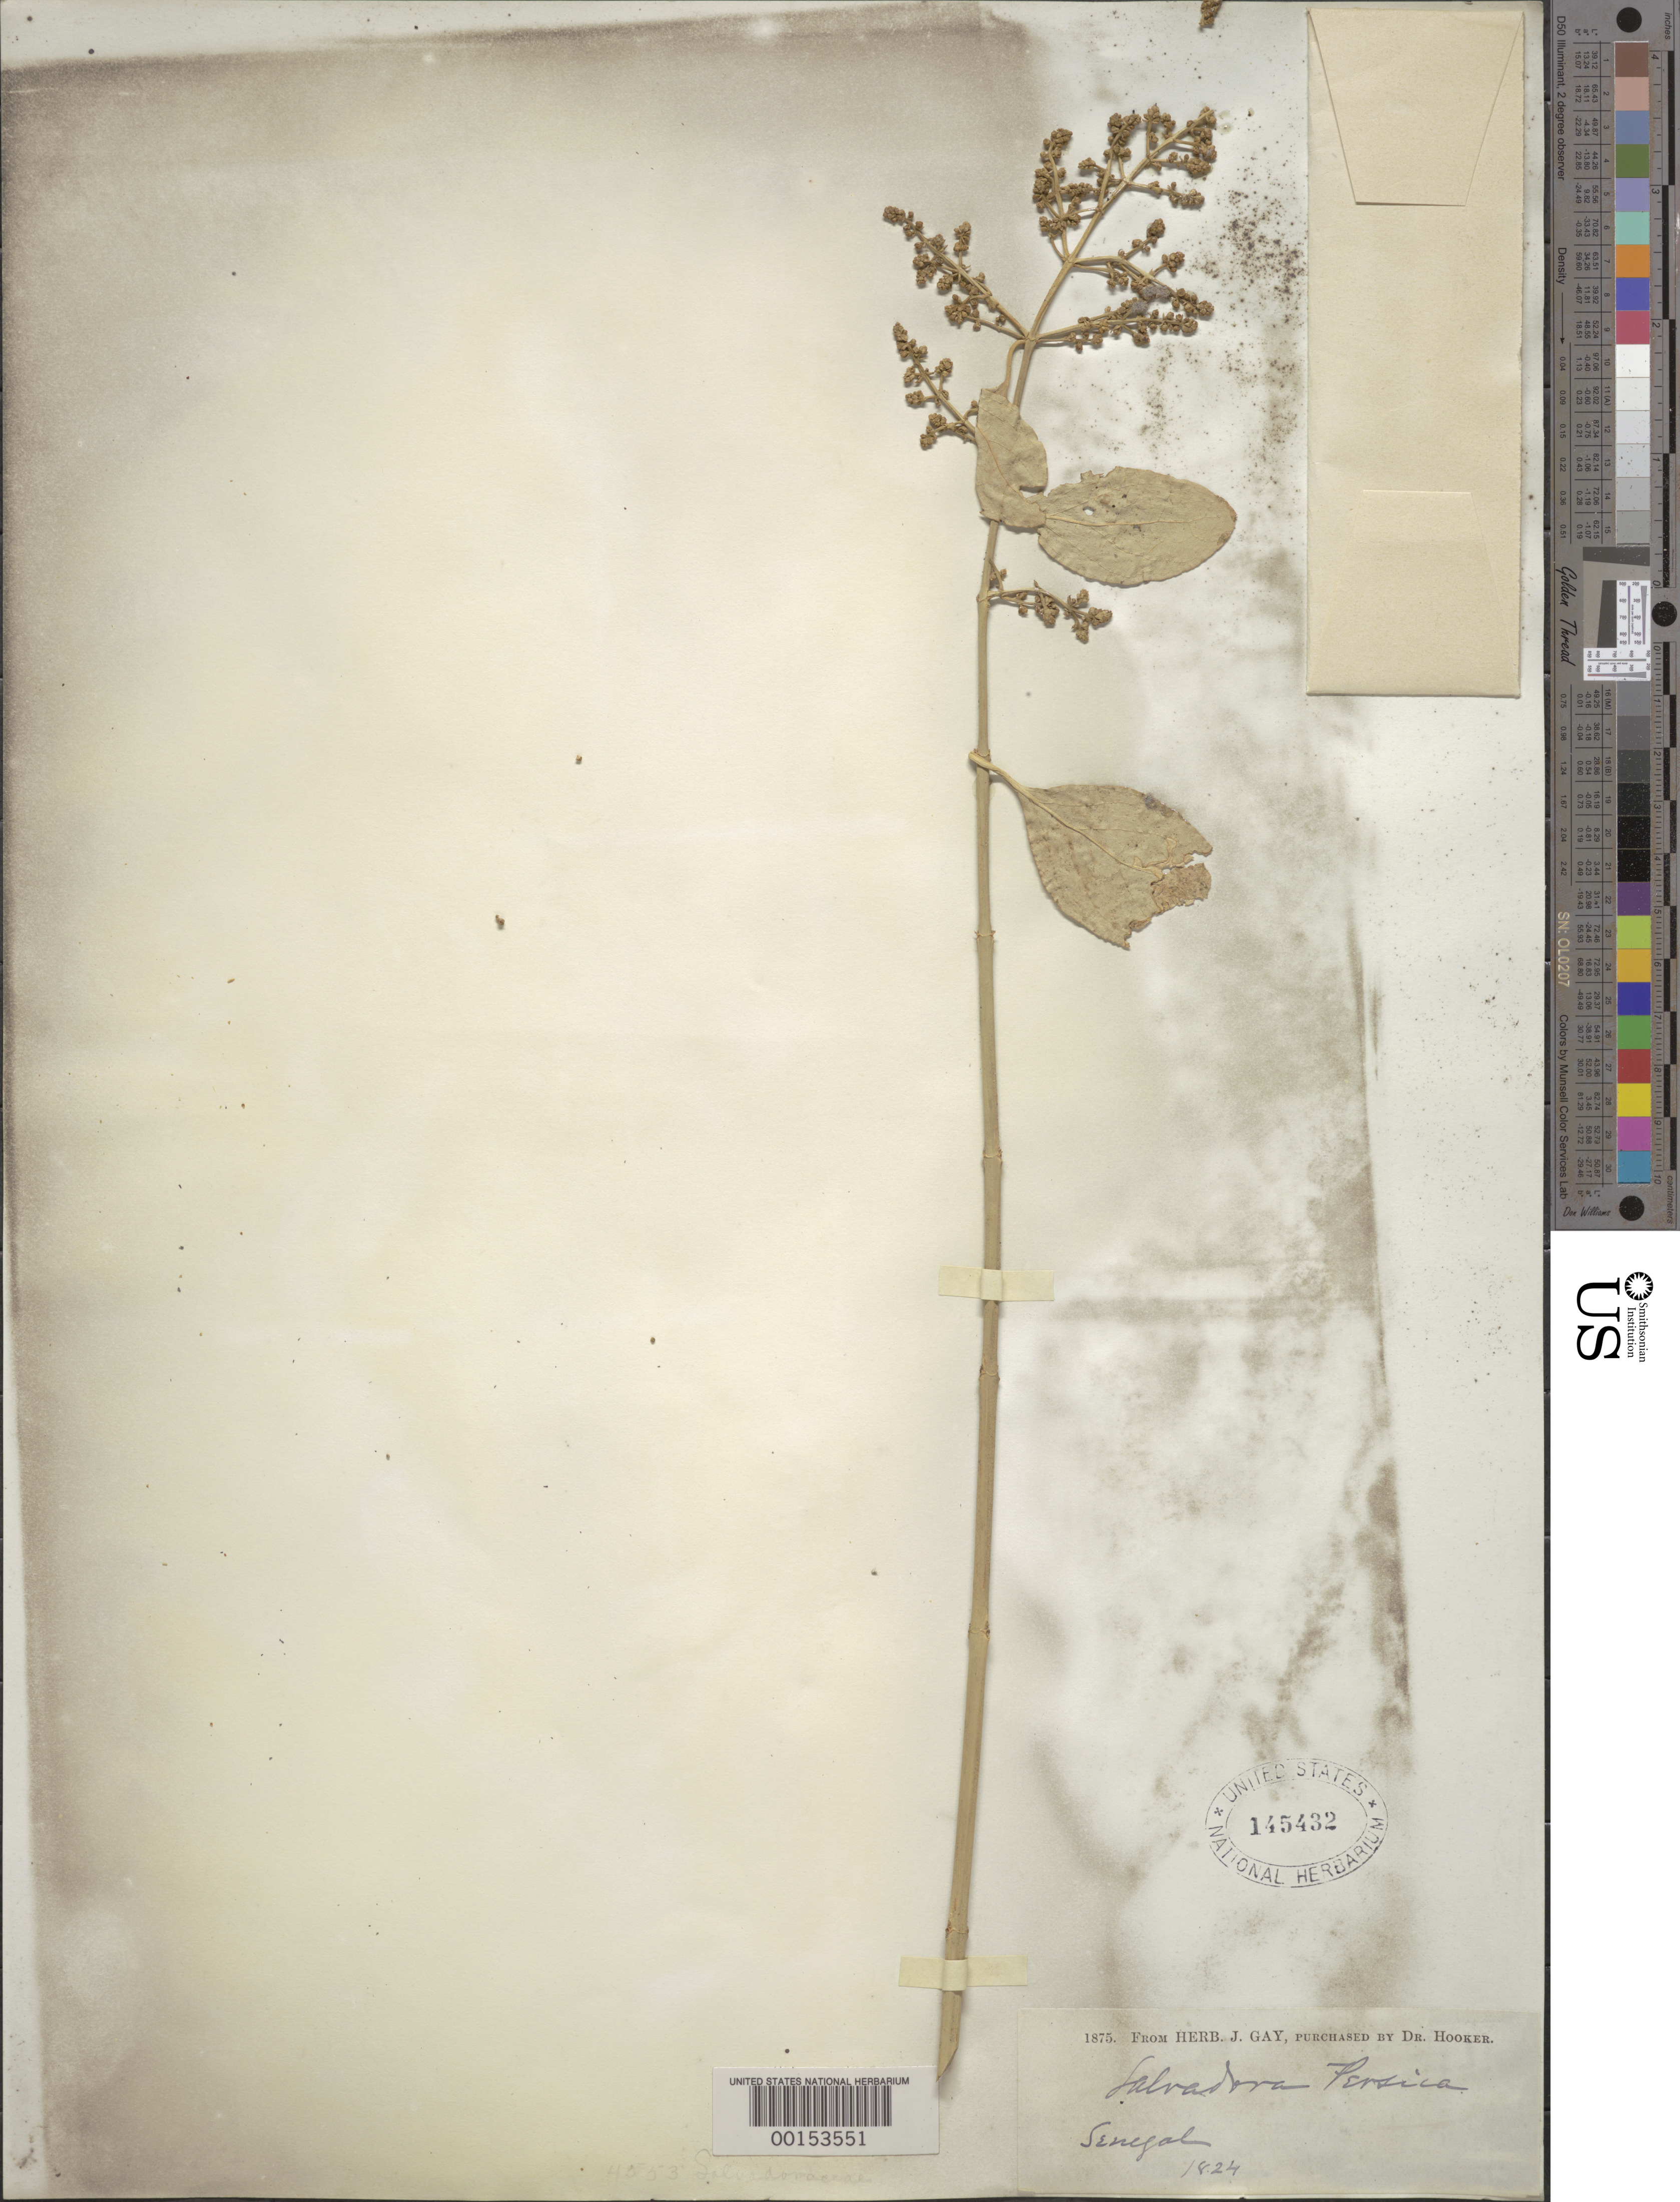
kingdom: Plantae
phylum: Tracheophyta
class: Magnoliopsida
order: Brassicales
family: Salvadoraceae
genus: Salvadora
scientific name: Salvadora persica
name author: L.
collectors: ex herb. J. Gay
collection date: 1824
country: Senegal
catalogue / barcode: US 145432